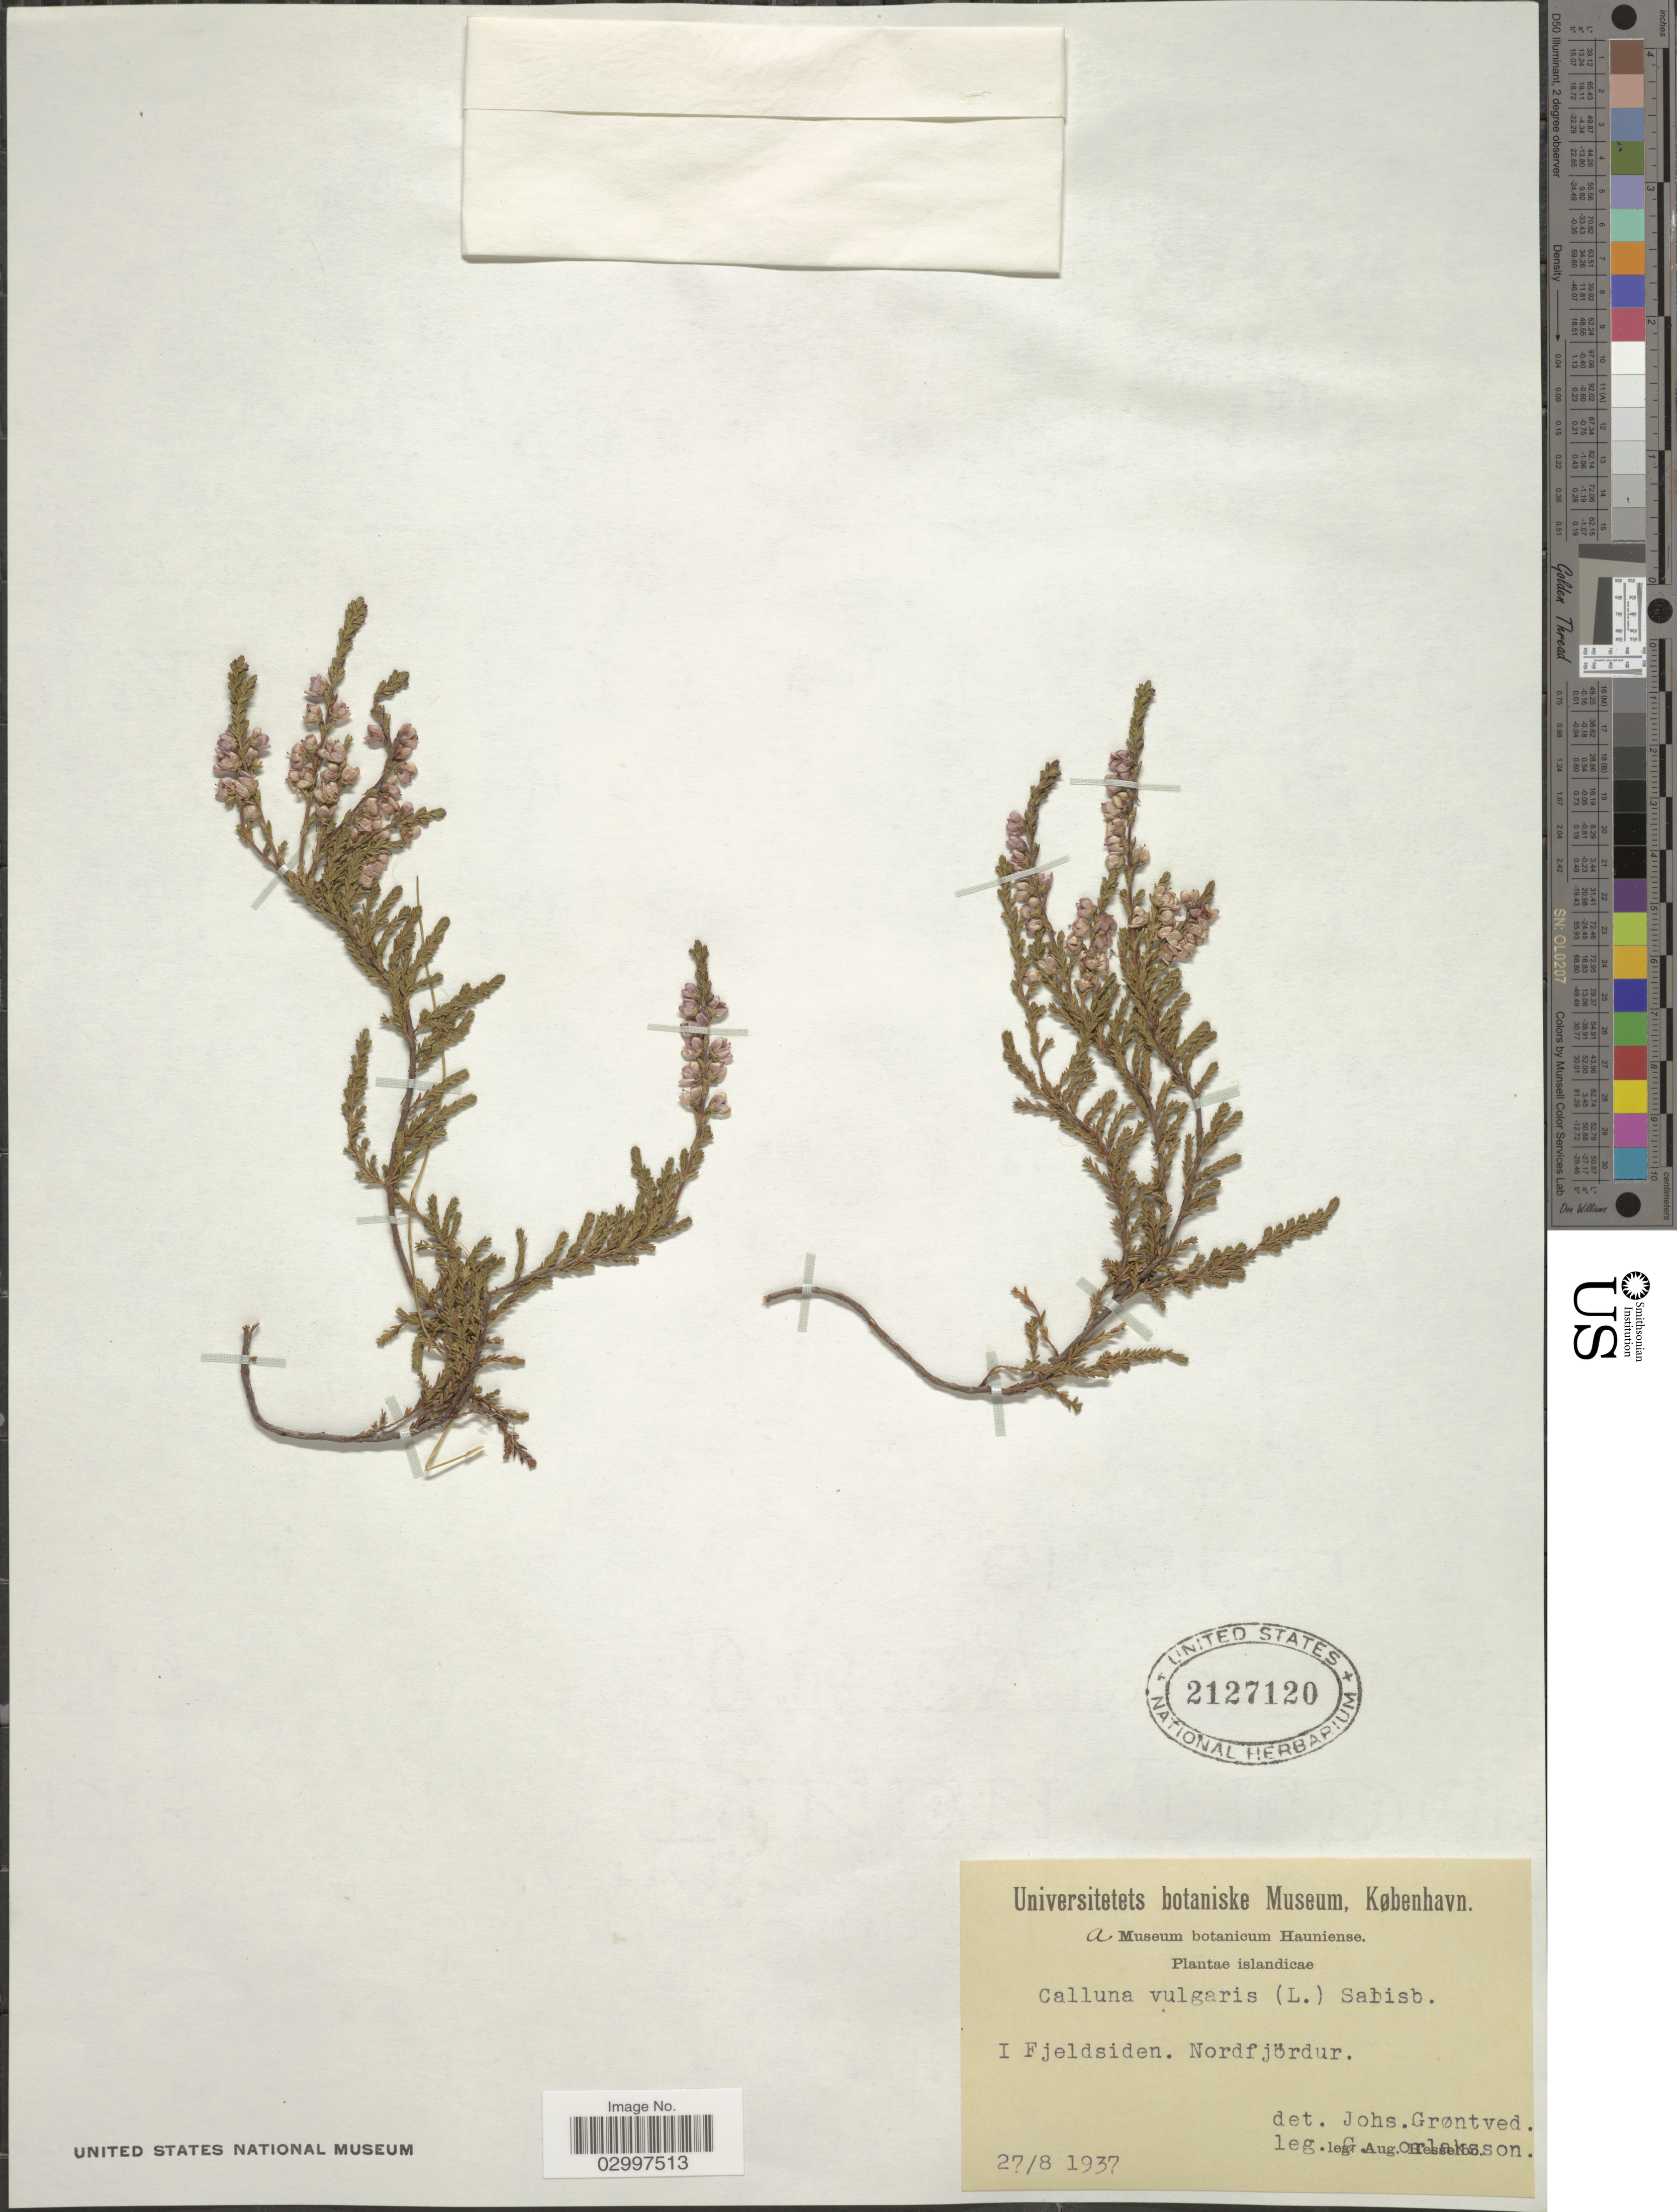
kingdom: Plantae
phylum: Tracheophyta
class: Magnoliopsida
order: Ericales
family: Ericaceae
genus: Calluna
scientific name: Calluna vulgaris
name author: (L.) Hull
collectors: G. Orlaksson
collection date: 1937-08-27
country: Iceland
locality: Islandicae. I Fjeldsiden. Nordfjördur.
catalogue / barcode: US 2127120